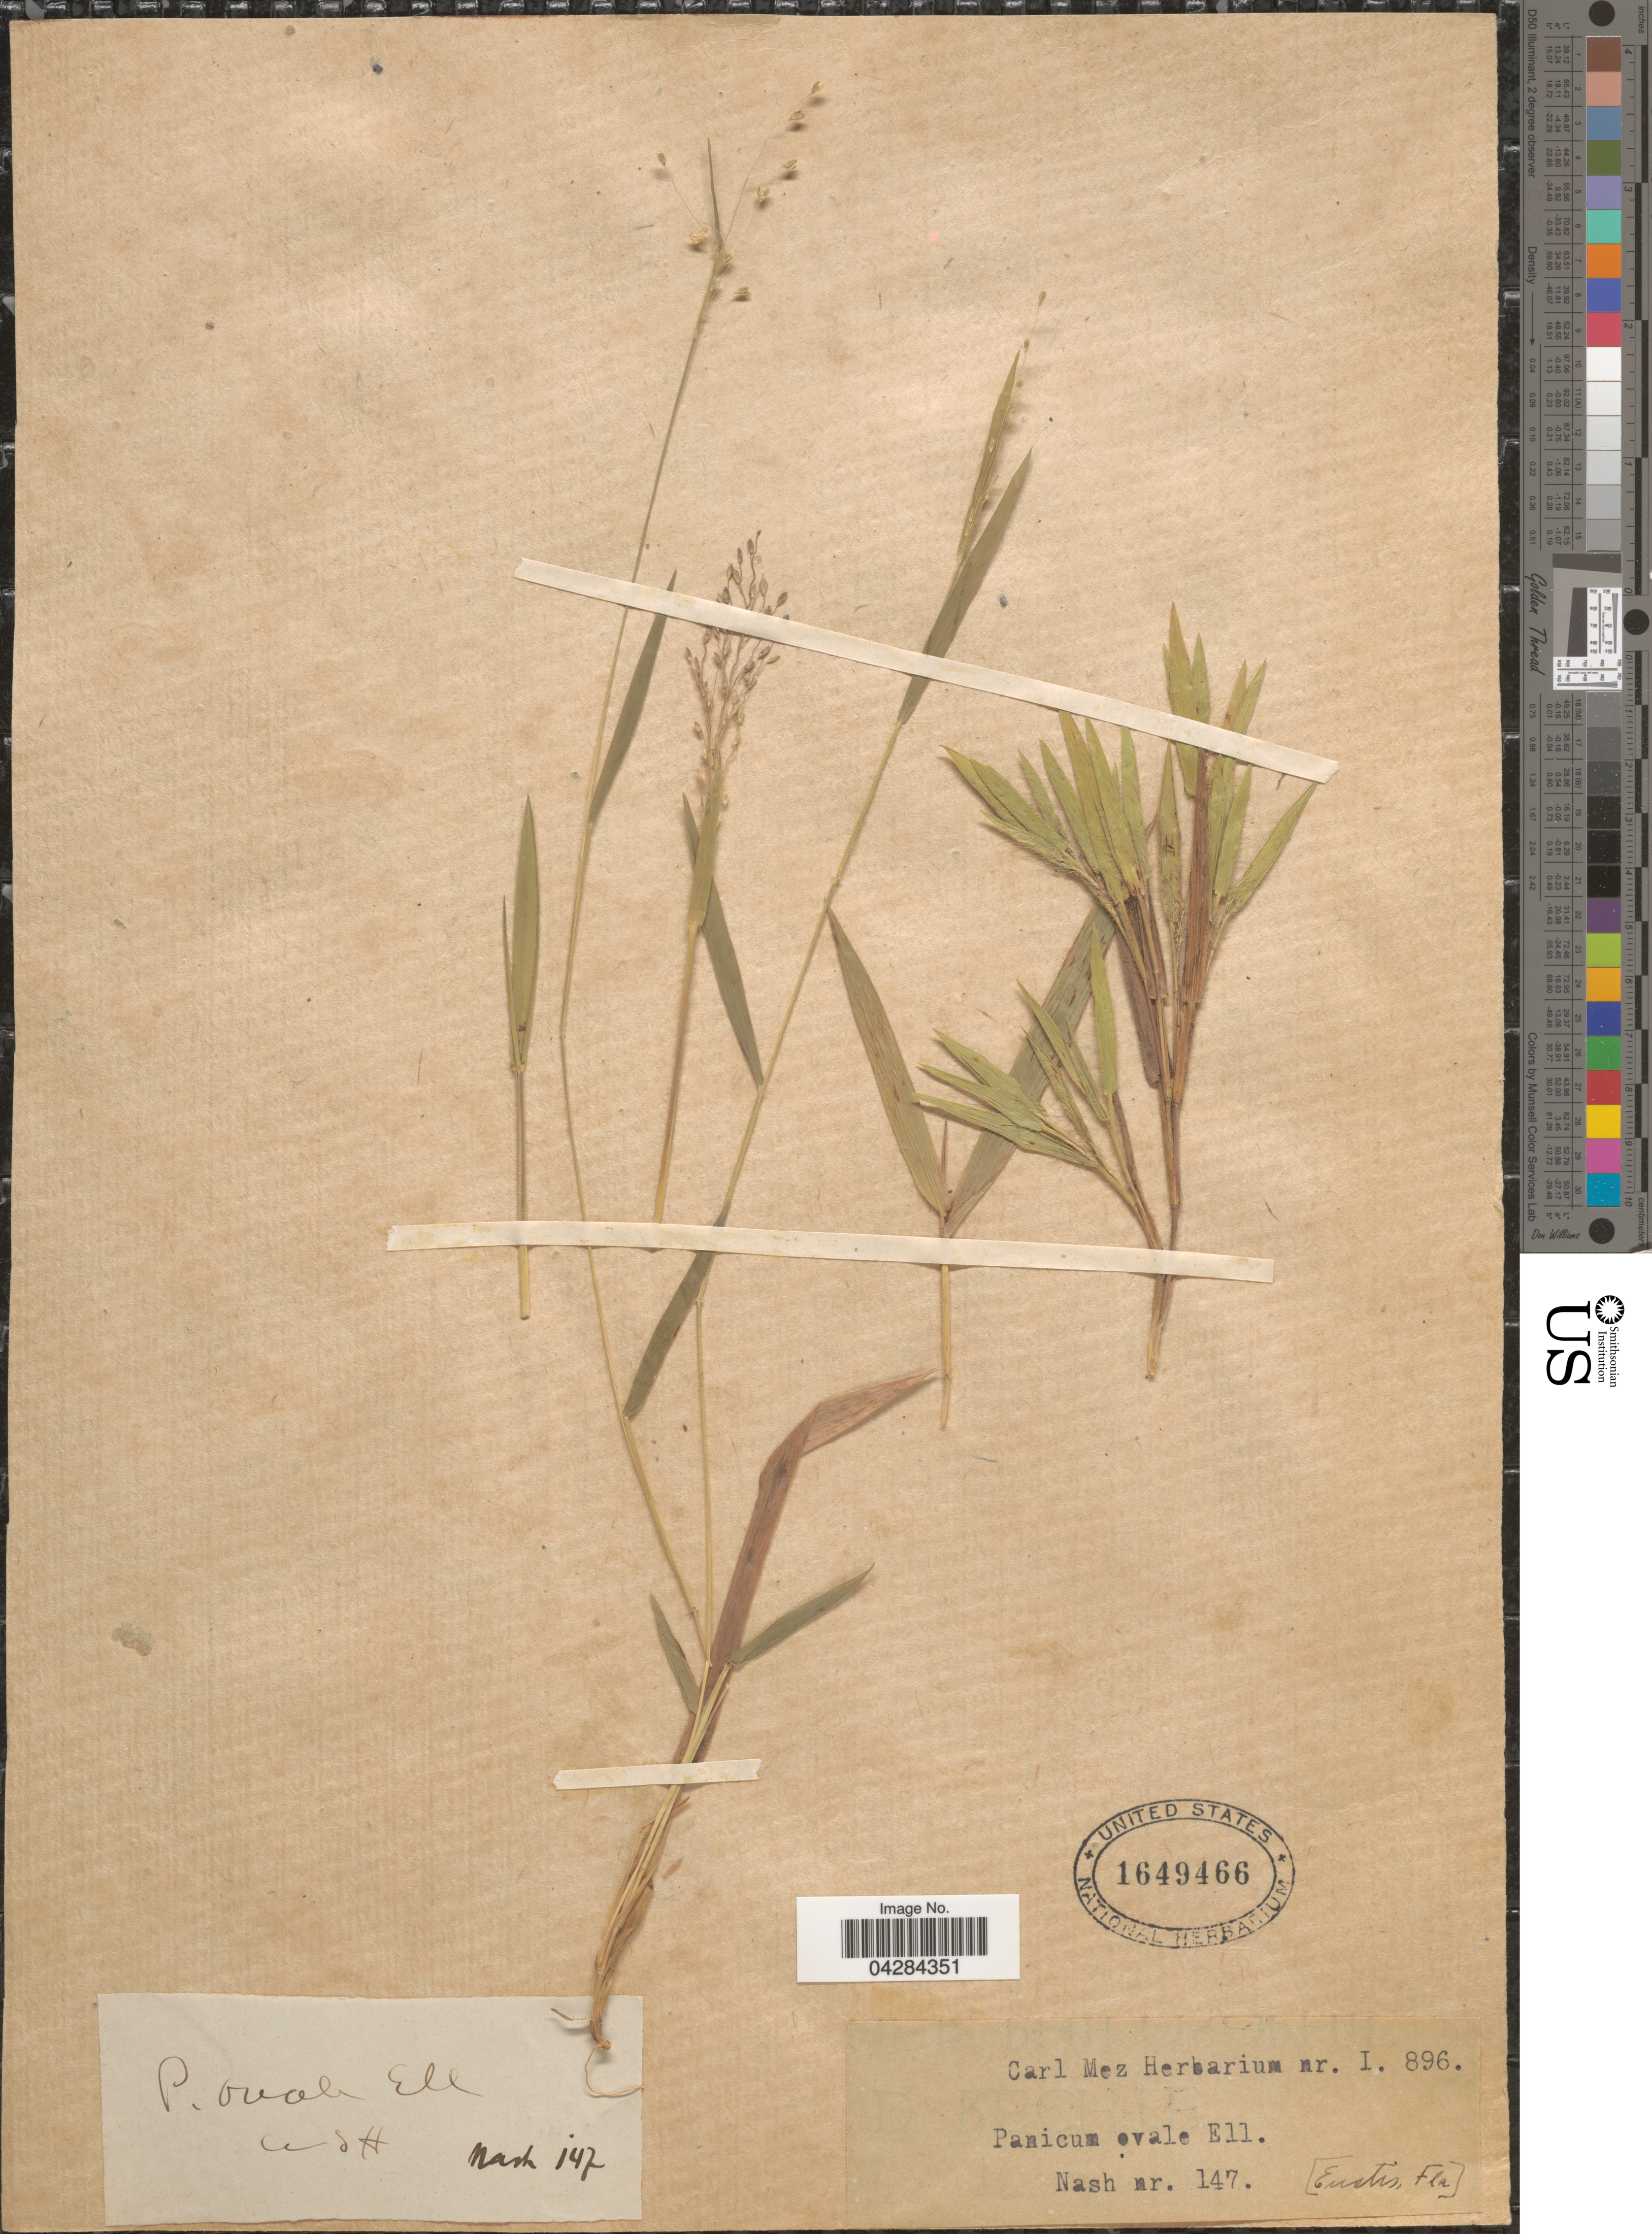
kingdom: Plantae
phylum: Tracheophyta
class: Liliopsida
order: Poales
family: Poaceae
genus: Dichanthelium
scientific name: Dichanthelium ovale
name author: (Elliott) Gould & C.A. Clark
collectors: -- Nash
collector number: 147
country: United States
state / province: Florida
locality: Eustis.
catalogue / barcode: US 1649466